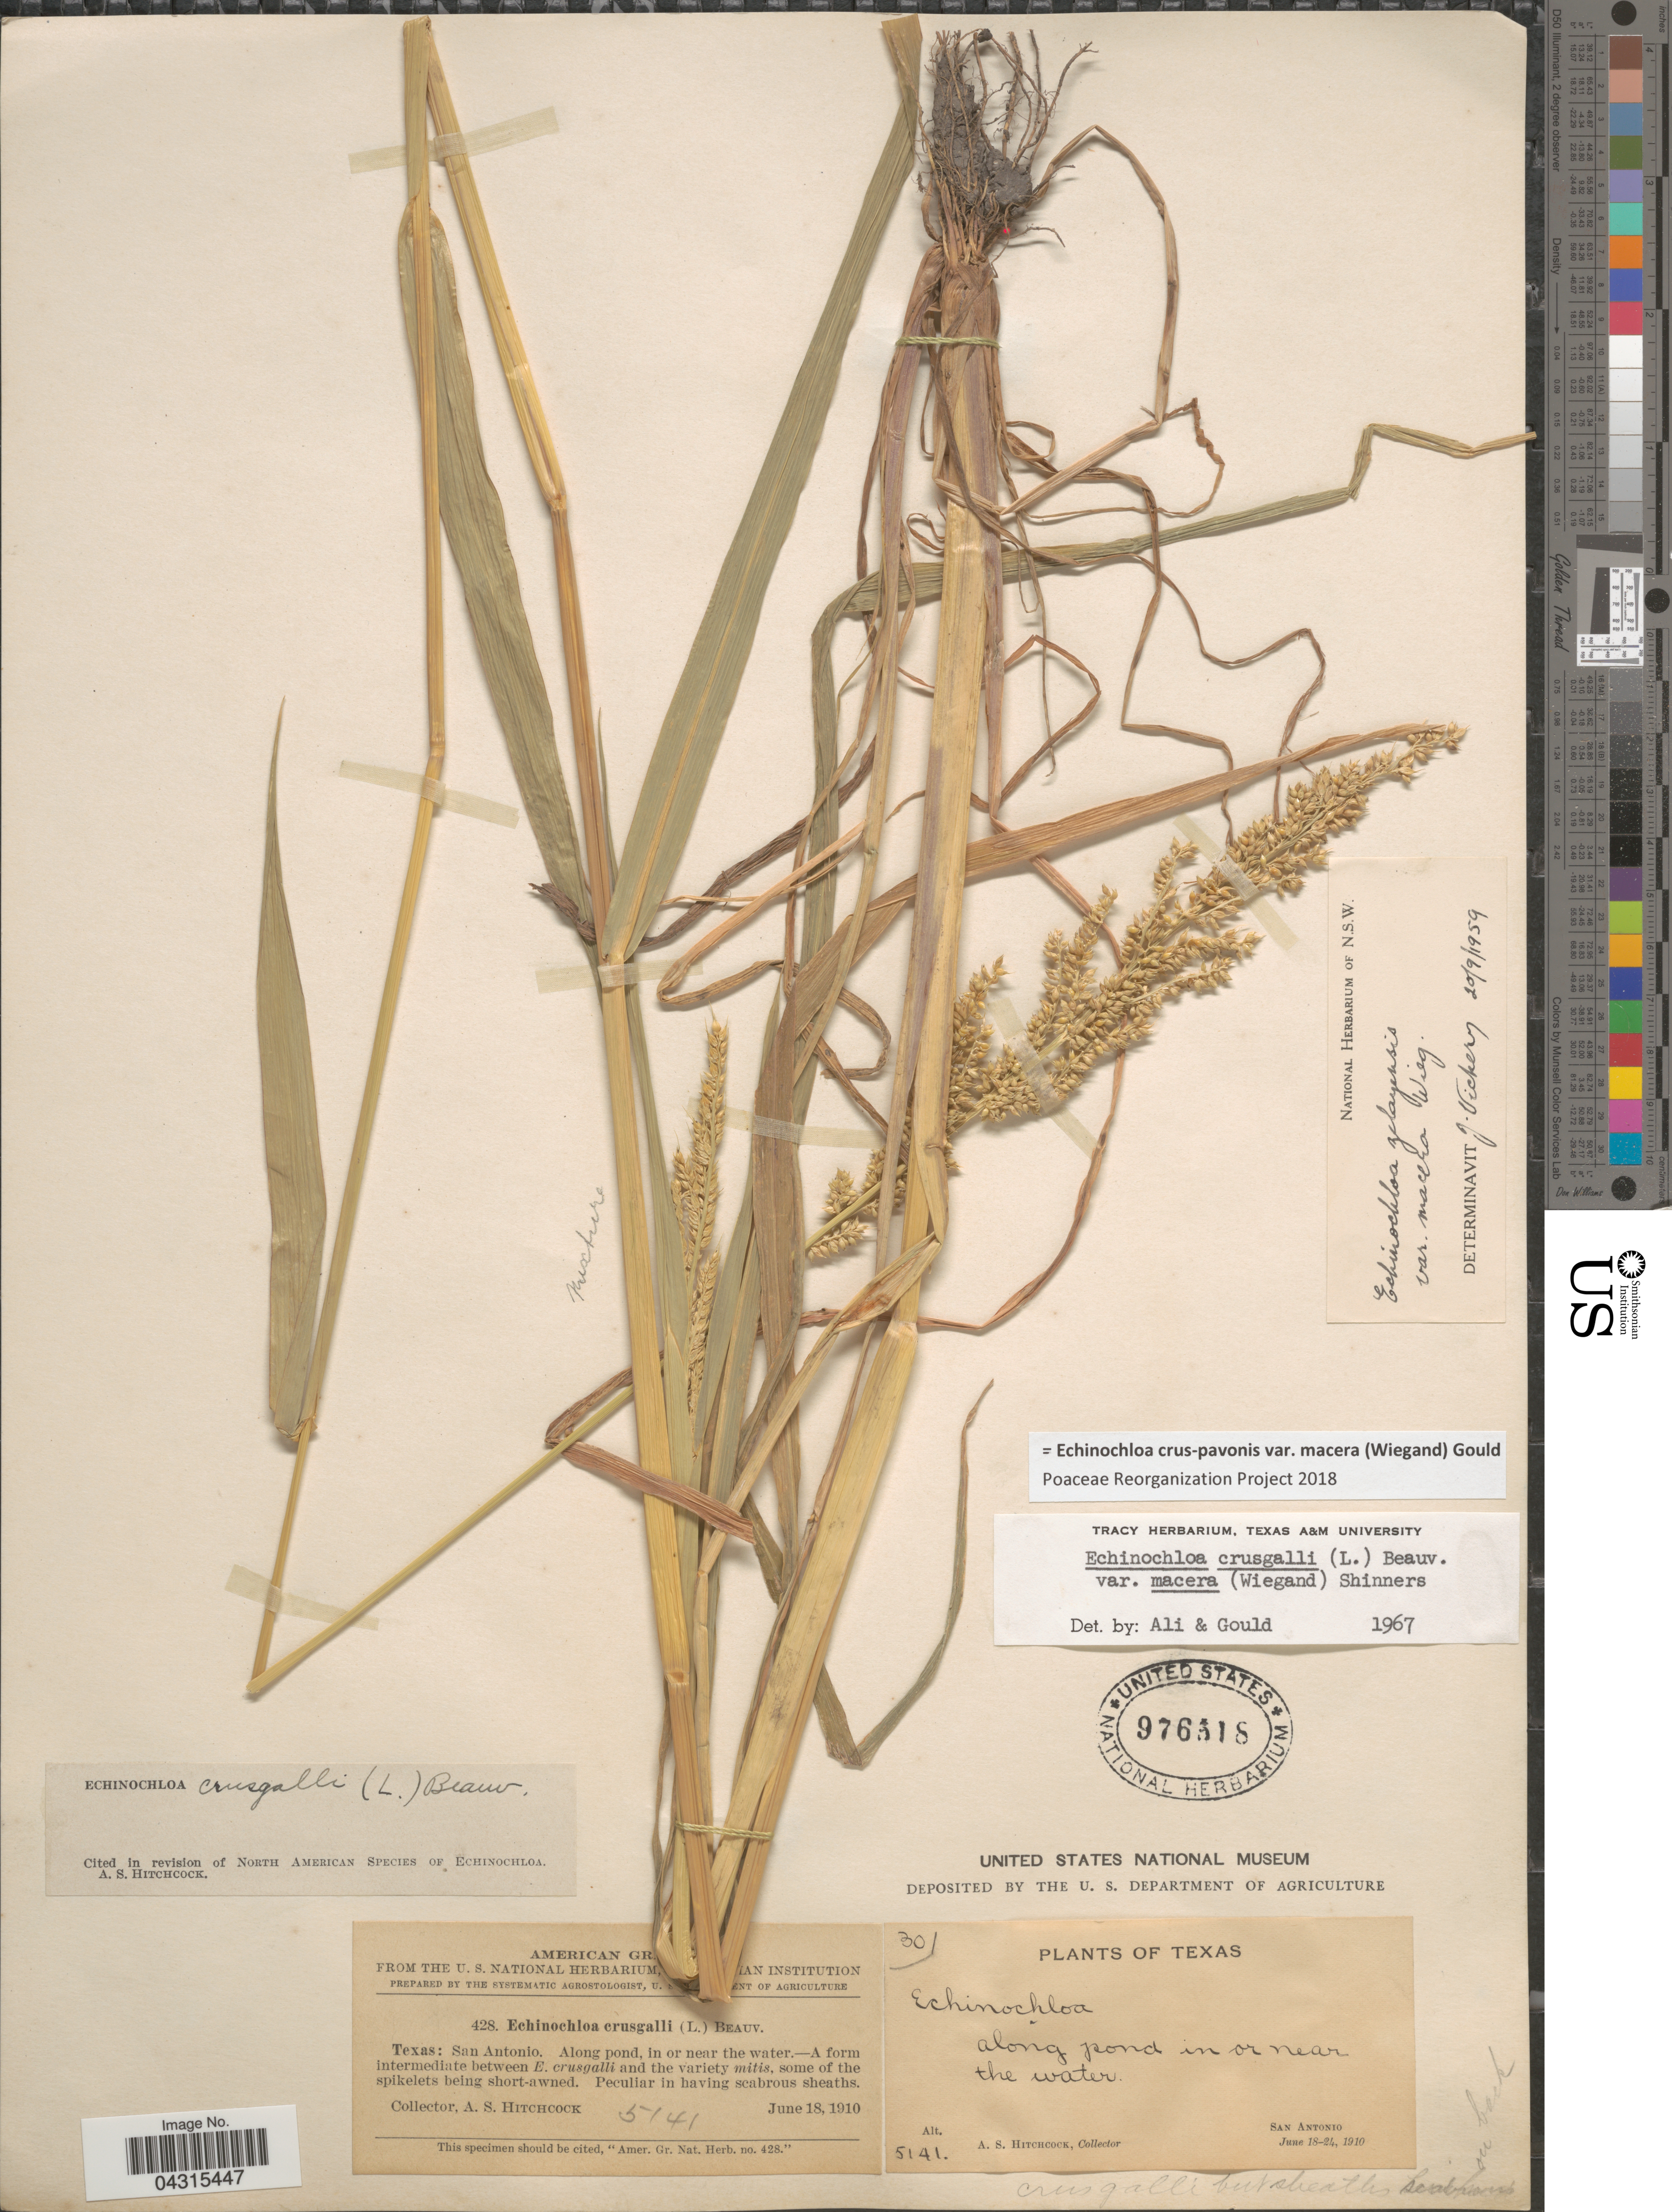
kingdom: Plantae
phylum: Tracheophyta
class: Liliopsida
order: Poales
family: Poaceae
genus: Echinochloa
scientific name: Echinochloa crus-pavonis var. macera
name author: (Wiegand) Gould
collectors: A. S. Hitchcock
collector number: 428/30/5141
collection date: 1910-06-18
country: United States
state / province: Texas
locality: San Antonio. Along pond, in or near the water.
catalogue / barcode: US 976518